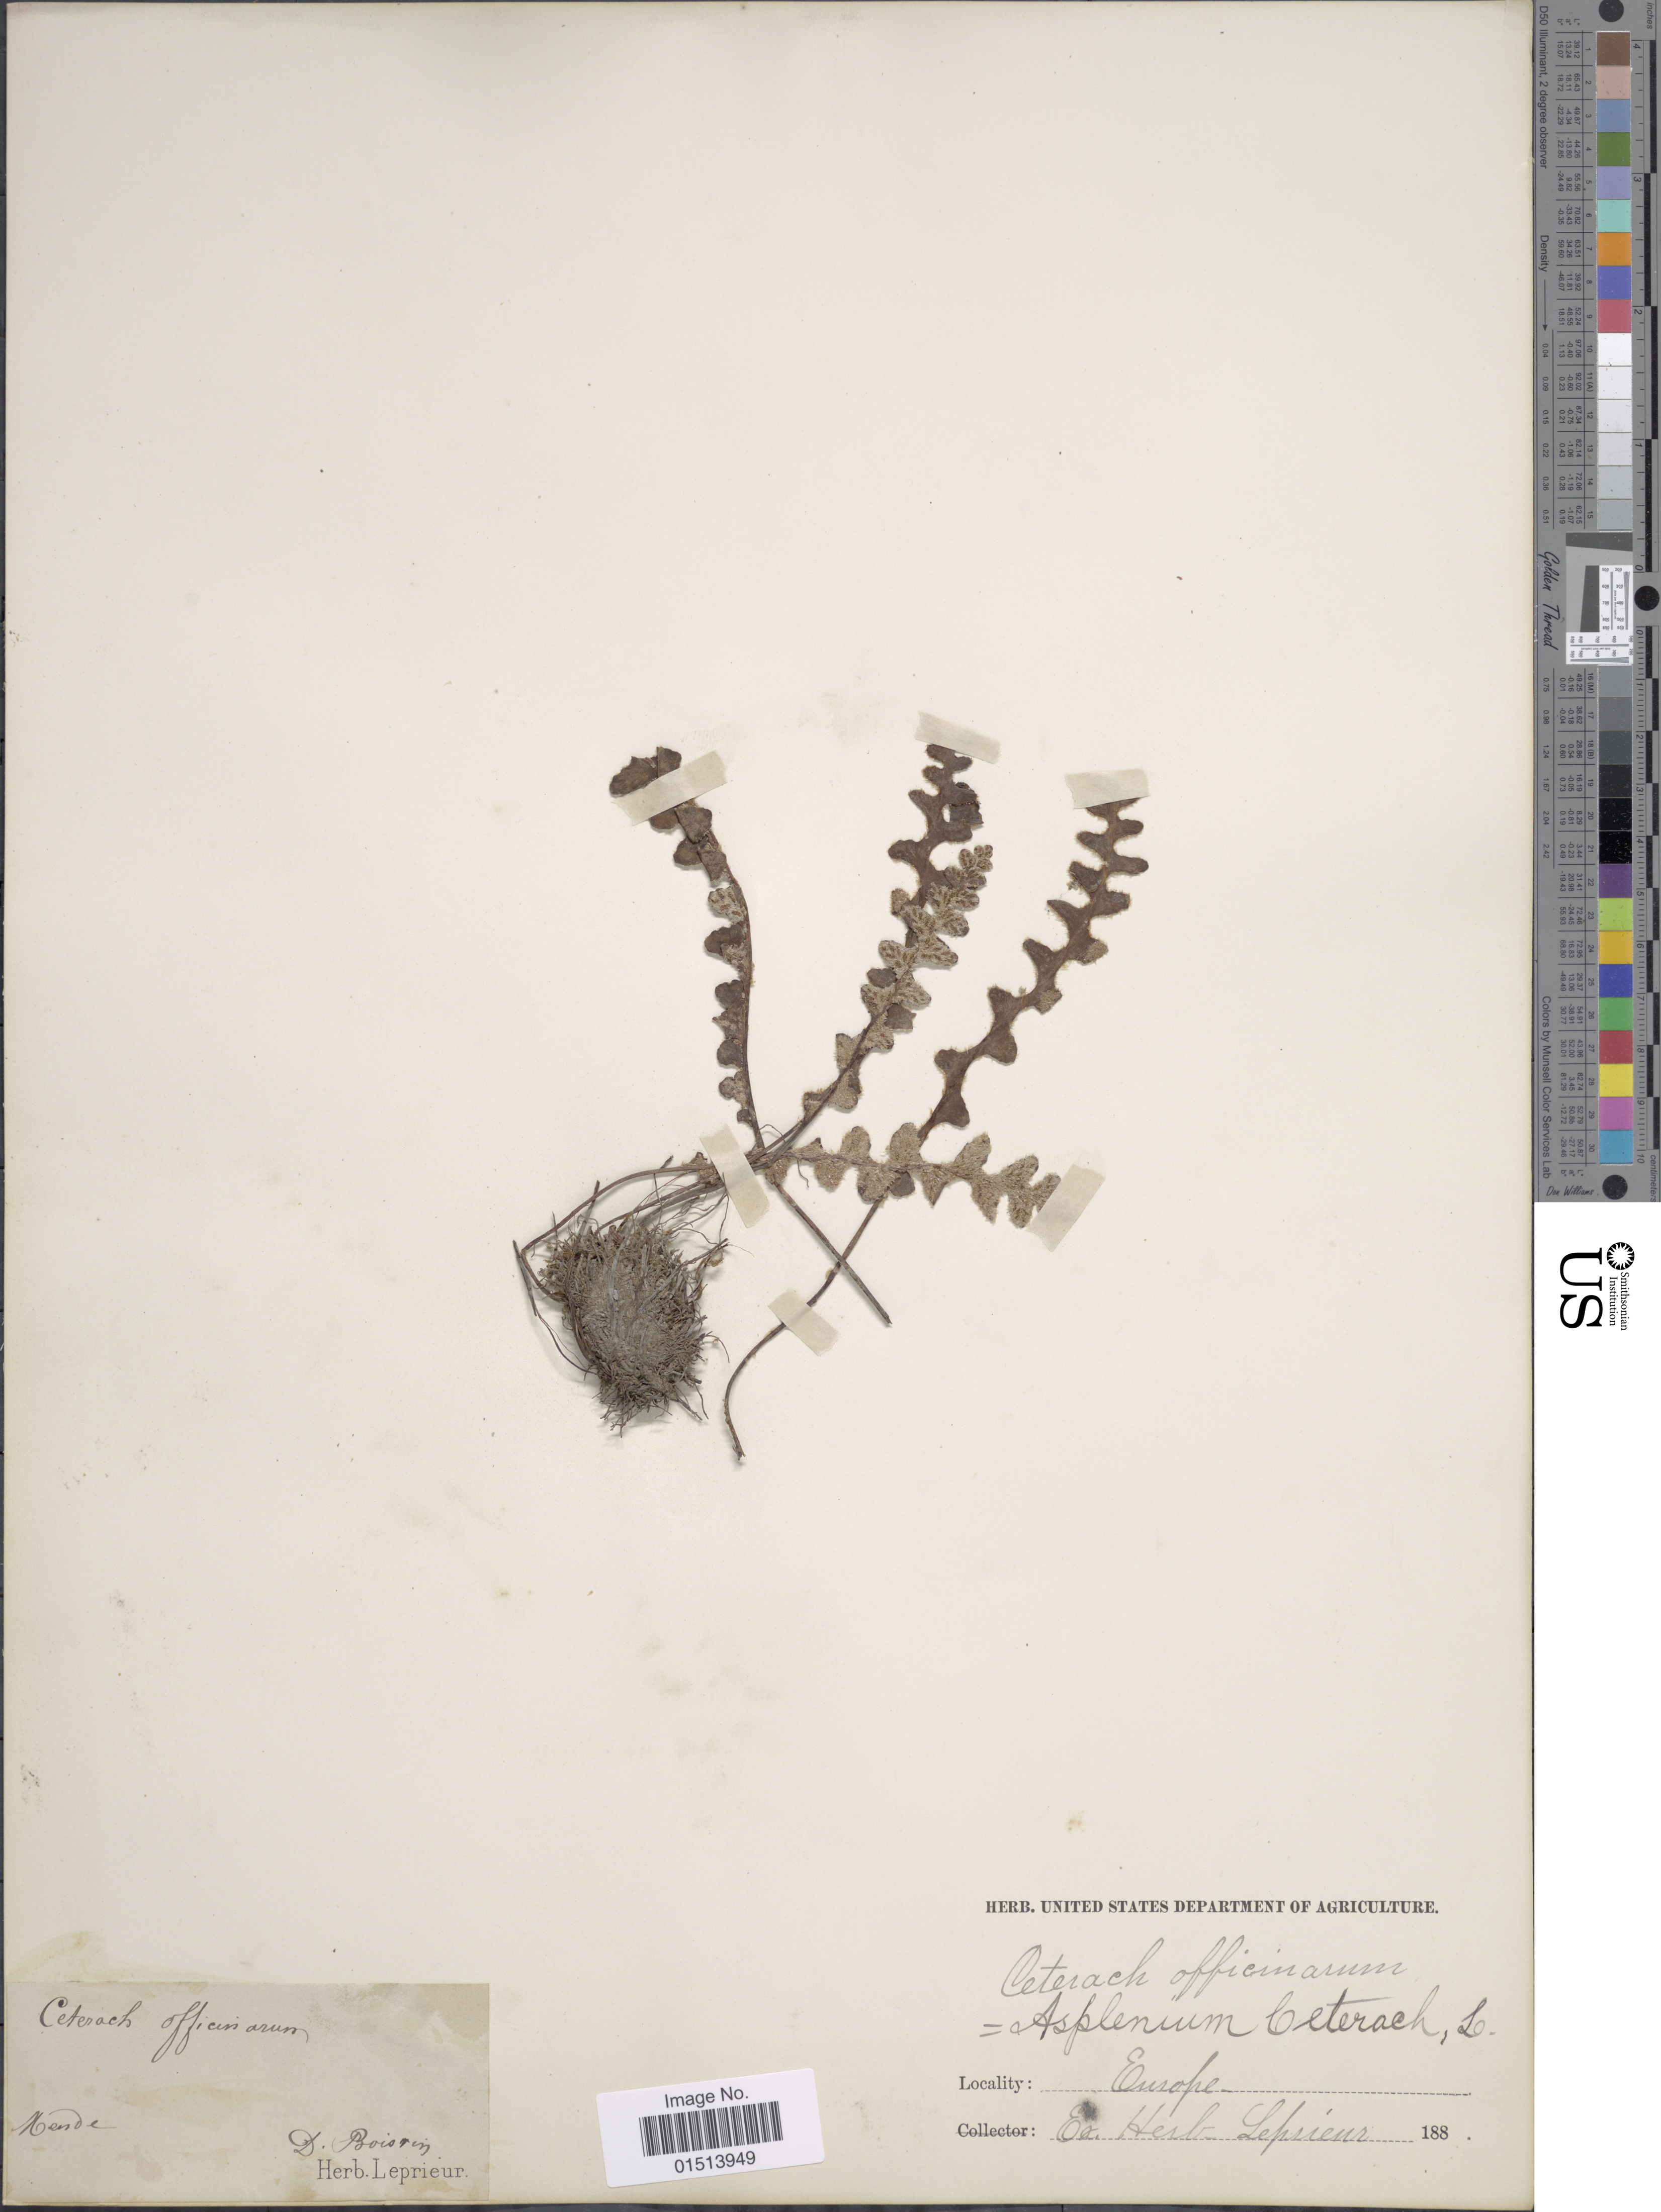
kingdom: Plantae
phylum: Tracheophyta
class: Polypodiopsida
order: Polypodiales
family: Aspleniaceae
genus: Asplenium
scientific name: Asplenium officinarum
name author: DC.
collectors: ex herb. Leprieur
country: France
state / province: Occitanie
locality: Europe Mende. [interpreted]